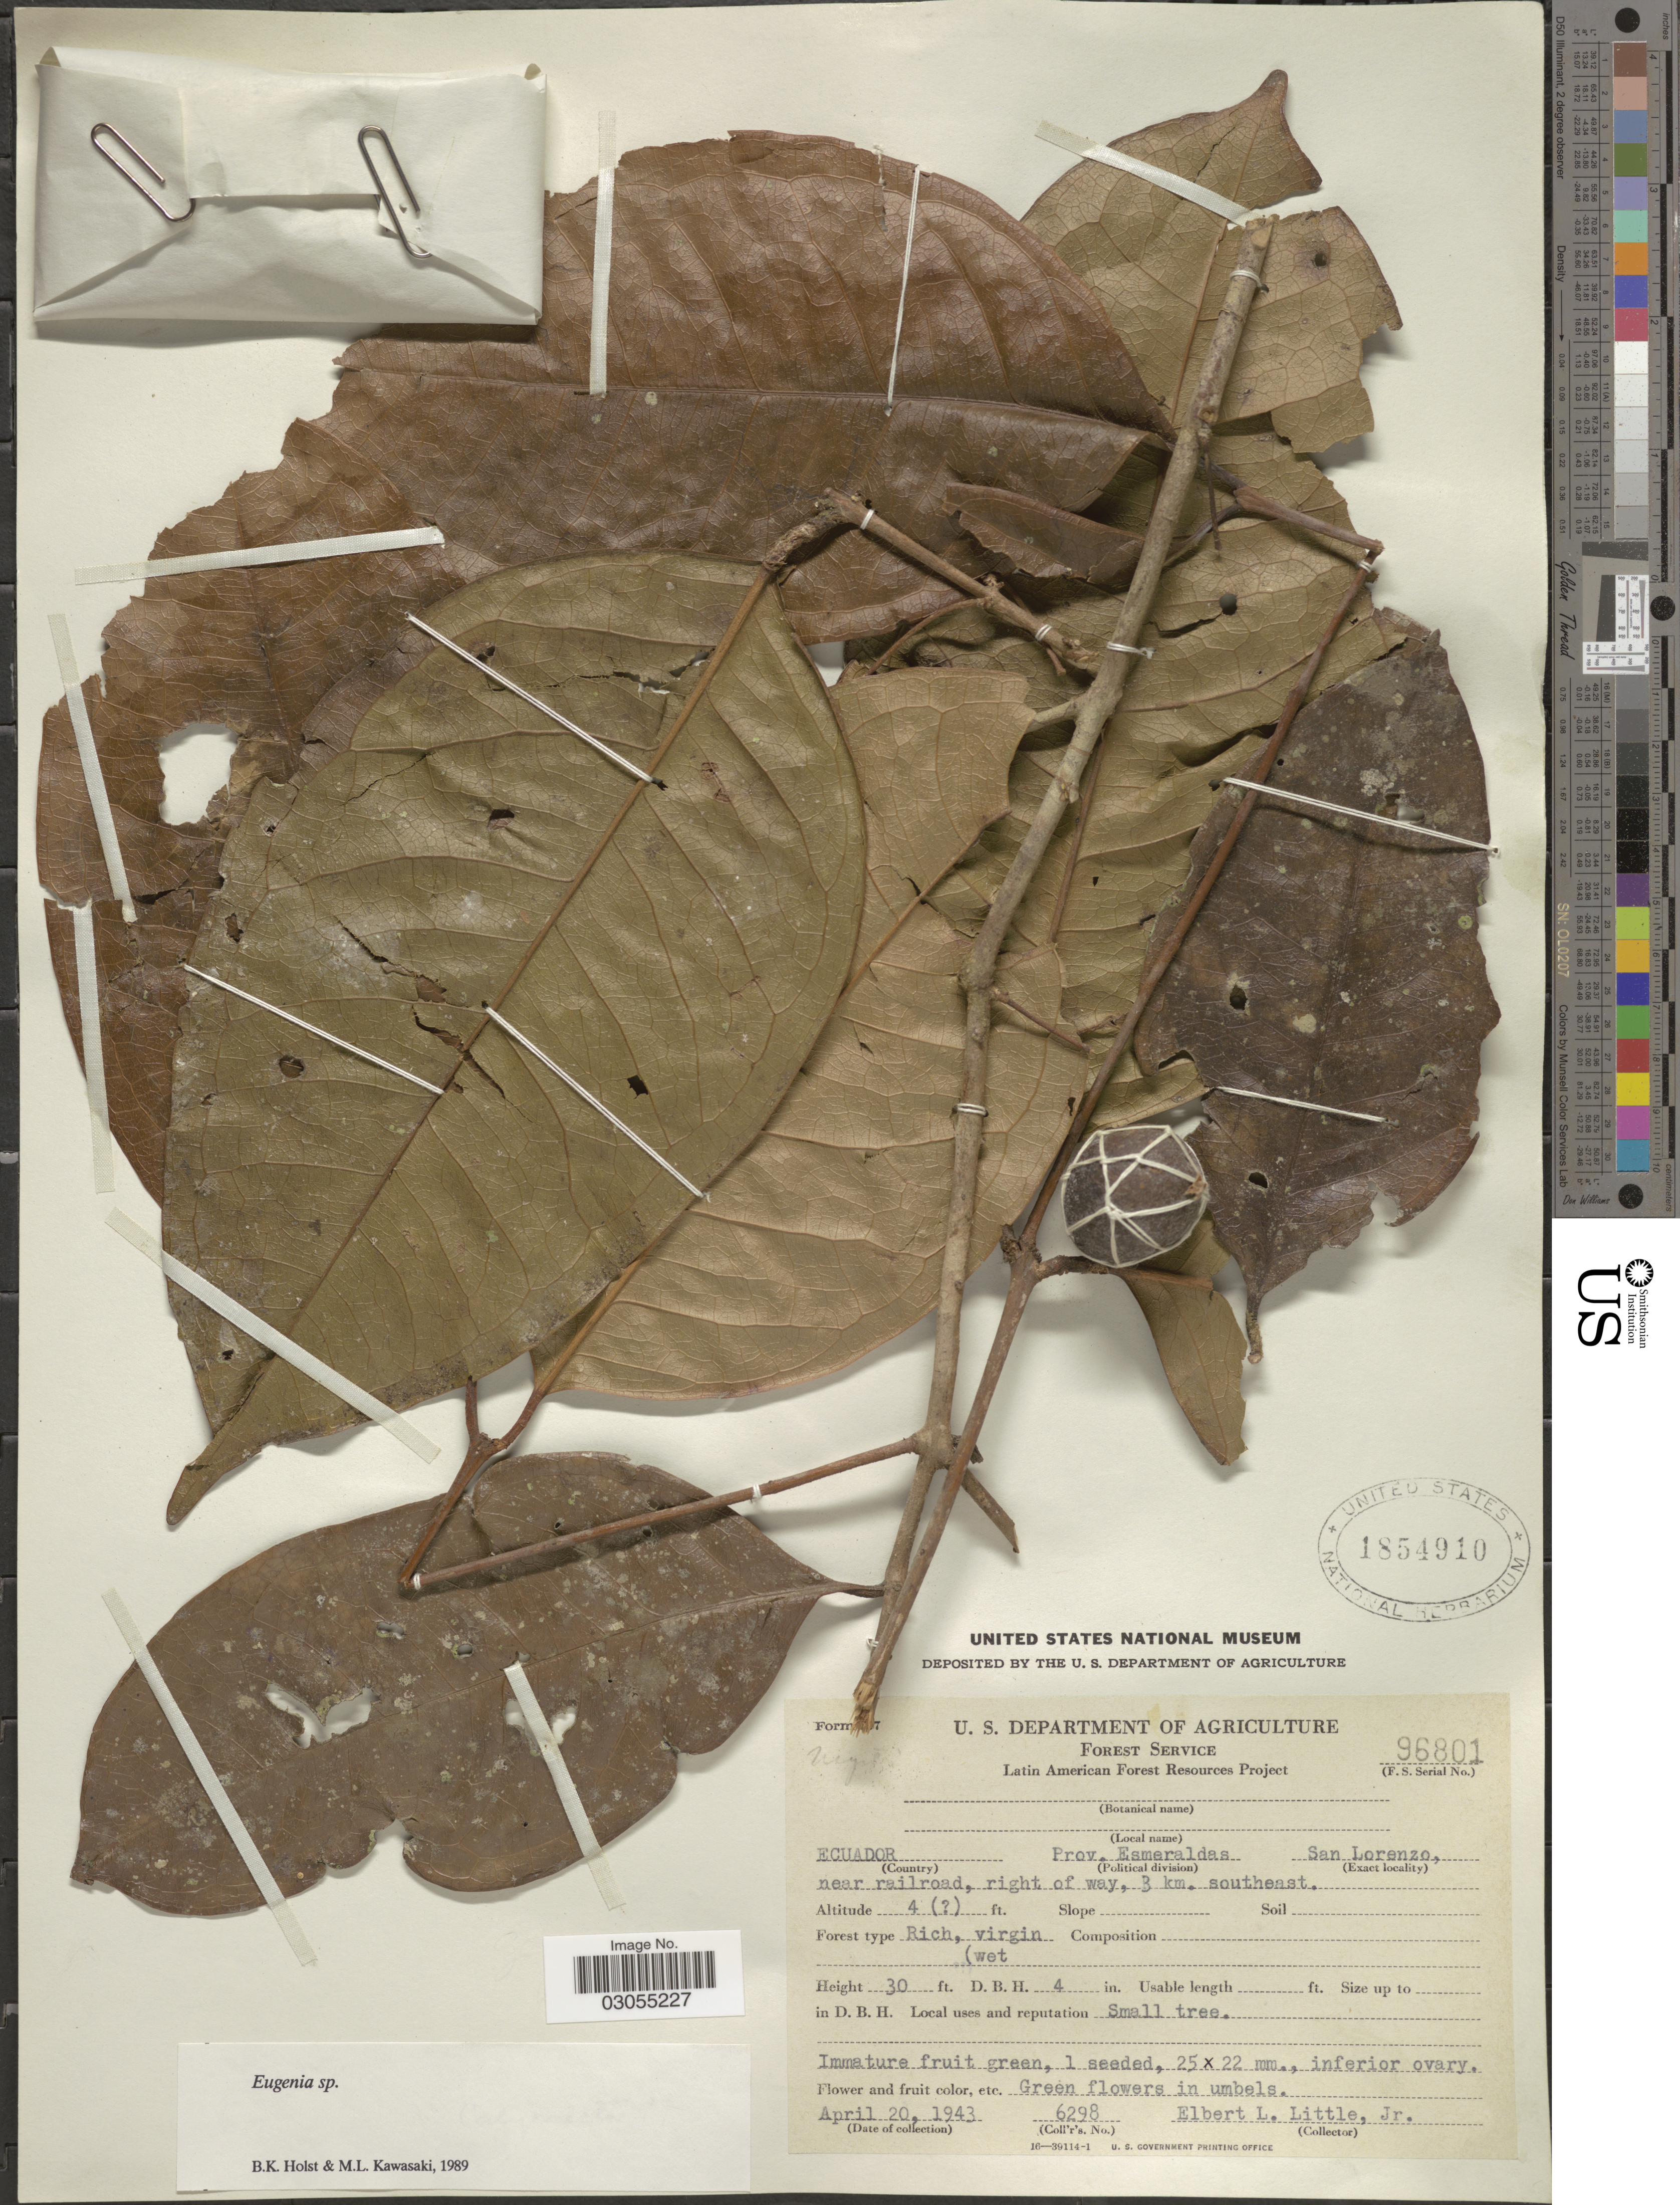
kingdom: Plantae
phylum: Tracheophyta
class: Magnoliopsida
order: Myrtales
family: Myrtaceae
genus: Eugenia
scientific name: Eugenia sp.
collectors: E. L. Little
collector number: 6298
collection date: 1943-04-20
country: Ecuador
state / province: Esmeraldas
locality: San Lorenzo, near railroad, right of way, 3 km. southeast.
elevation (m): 1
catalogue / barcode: US 1854910